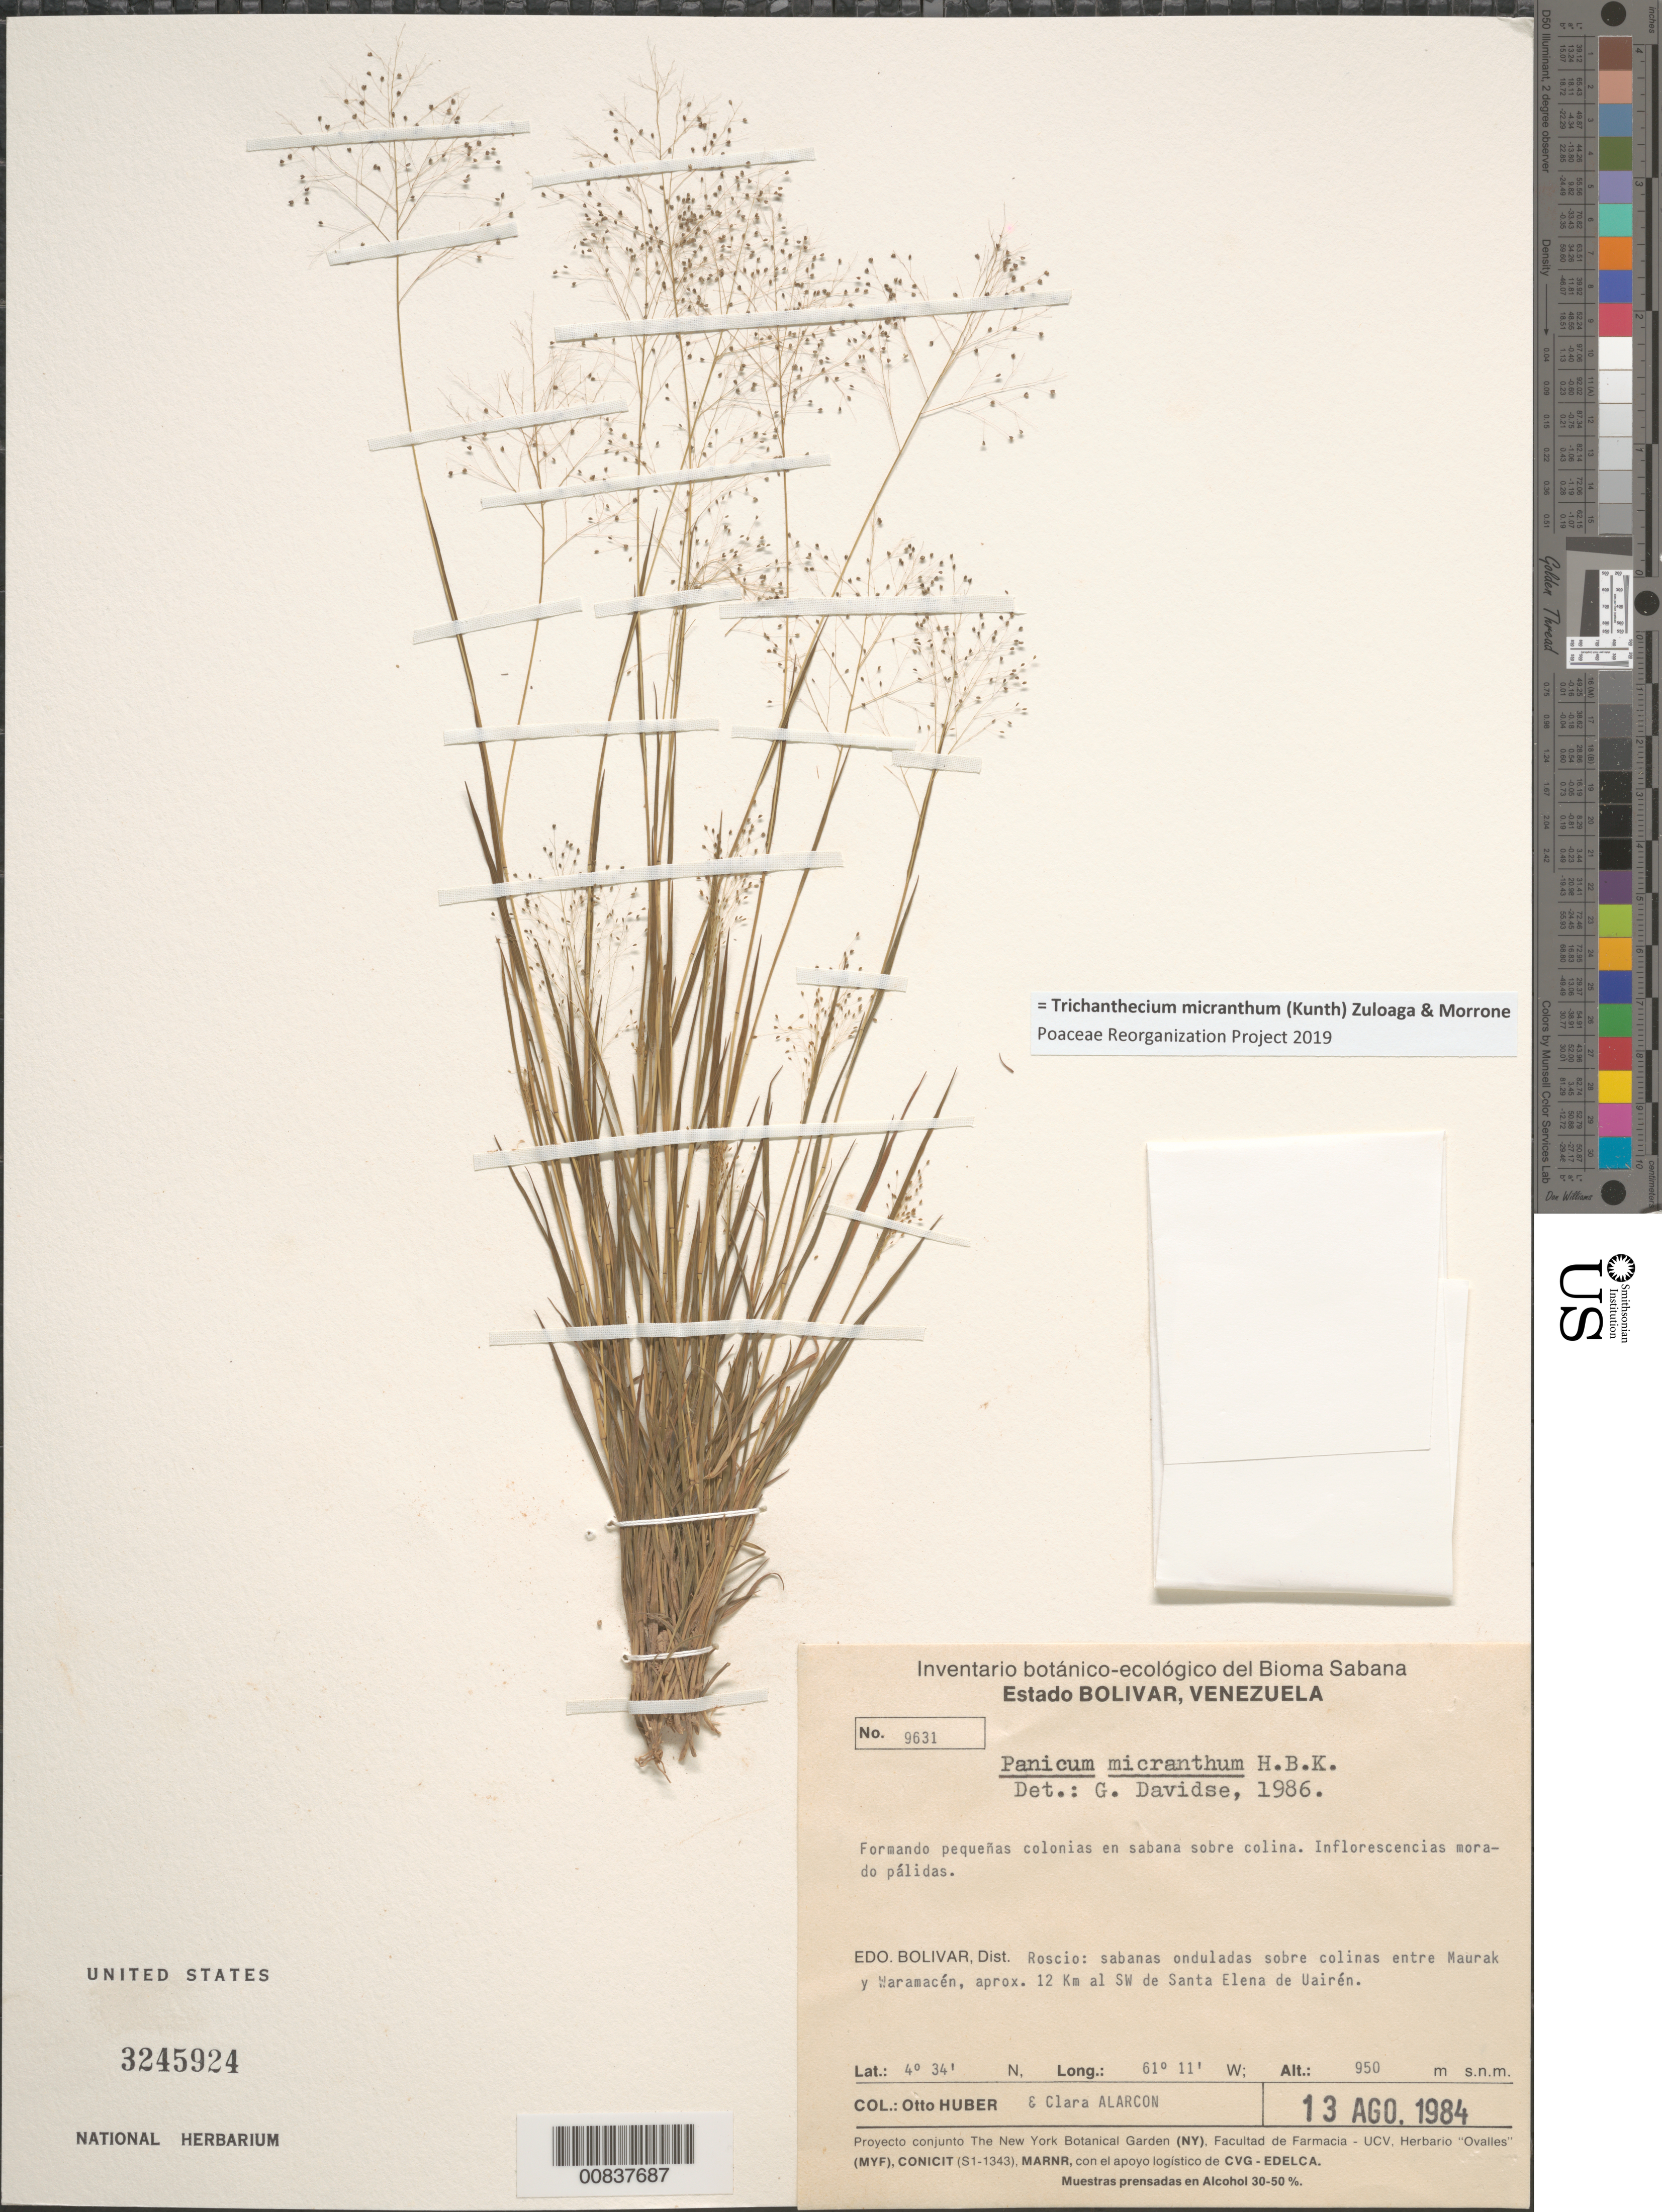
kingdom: Plantae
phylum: Tracheophyta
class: Liliopsida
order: Poales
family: Poaceae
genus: Trichanthecium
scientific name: Trichanthecium micranthum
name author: (Kunth) Zuloaga & Morrone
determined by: Poaceae Reorganization Project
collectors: O. Huber & C. Alarcon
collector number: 9631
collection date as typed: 13-Aug-84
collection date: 1984-08-13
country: Venezuela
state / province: Bolívar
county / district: Roscio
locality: Maurak to Waramacén, aprox. 12 km al SW de Santa Elena de Uairén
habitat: Sabanas onduladas sobre colina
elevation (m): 950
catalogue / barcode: US 3245924